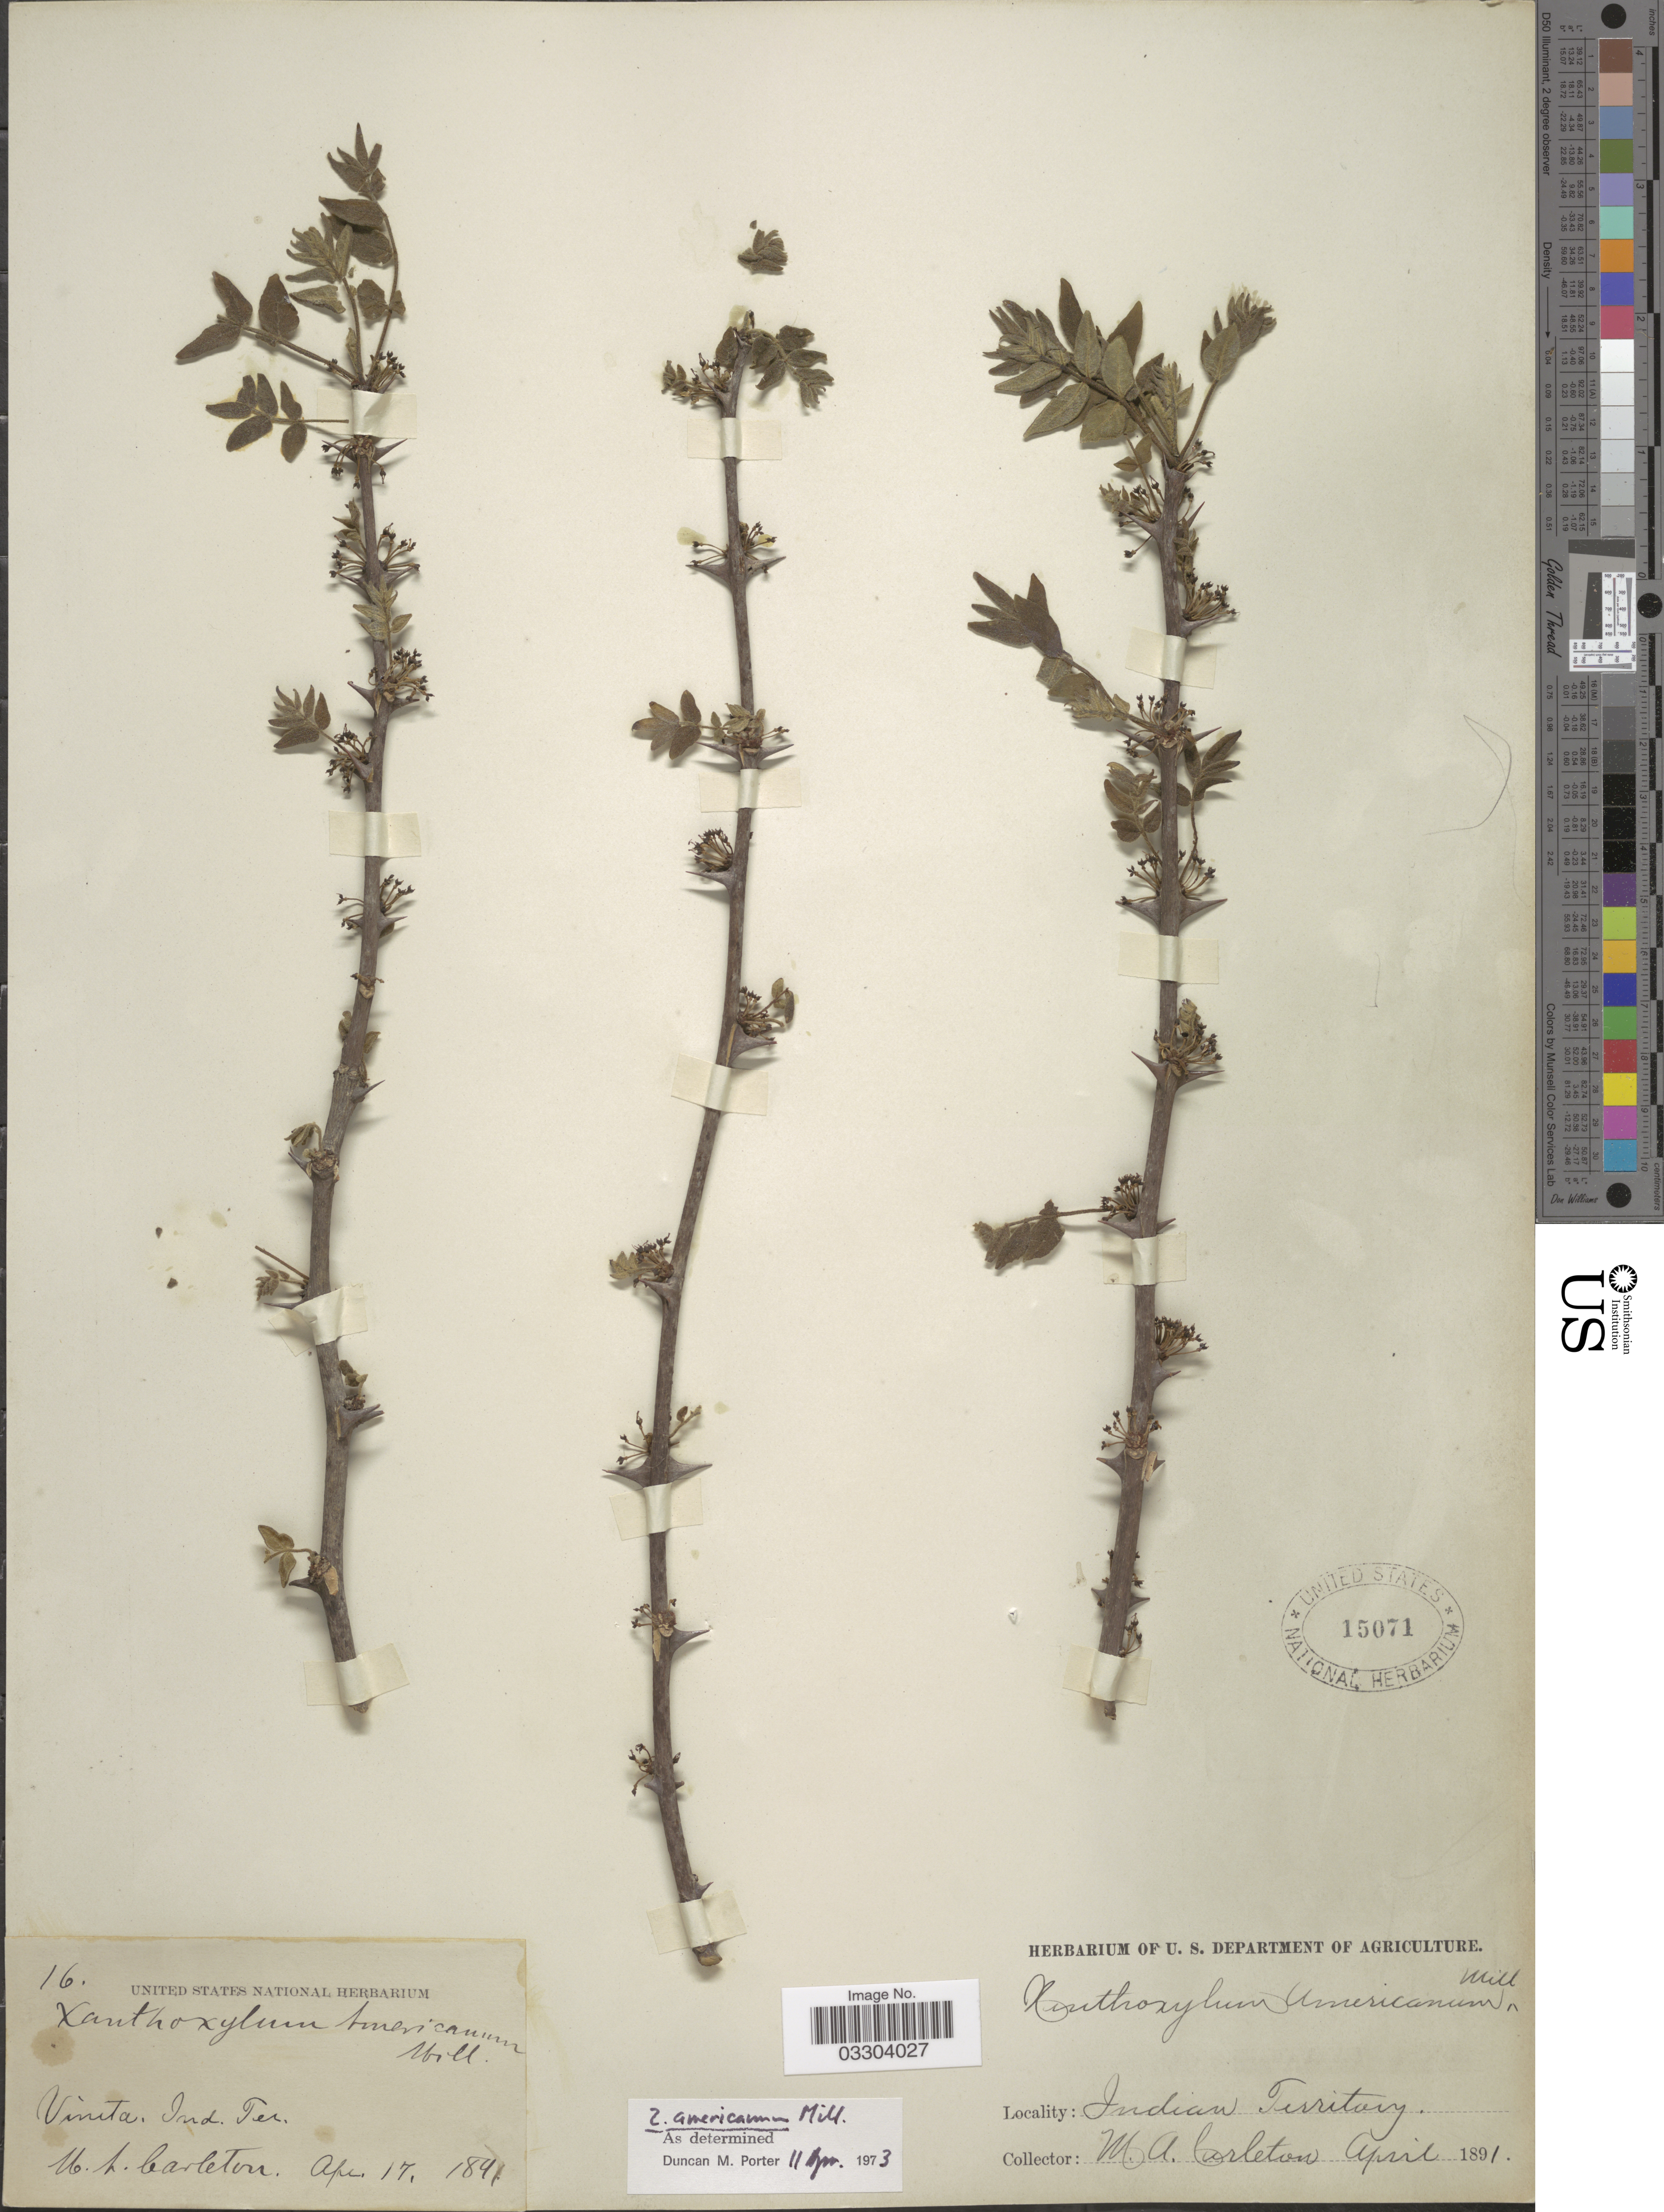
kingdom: Plantae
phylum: Tracheophyta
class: Magnoliopsida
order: Sapindales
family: Rutaceae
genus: Zanthoxylum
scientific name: Zanthoxylum americanum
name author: Mill.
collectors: M. A. Carleton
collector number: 16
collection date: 1891-04-17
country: United States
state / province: Oklahoma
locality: Vinita, Indian Territory.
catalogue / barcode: US 15071